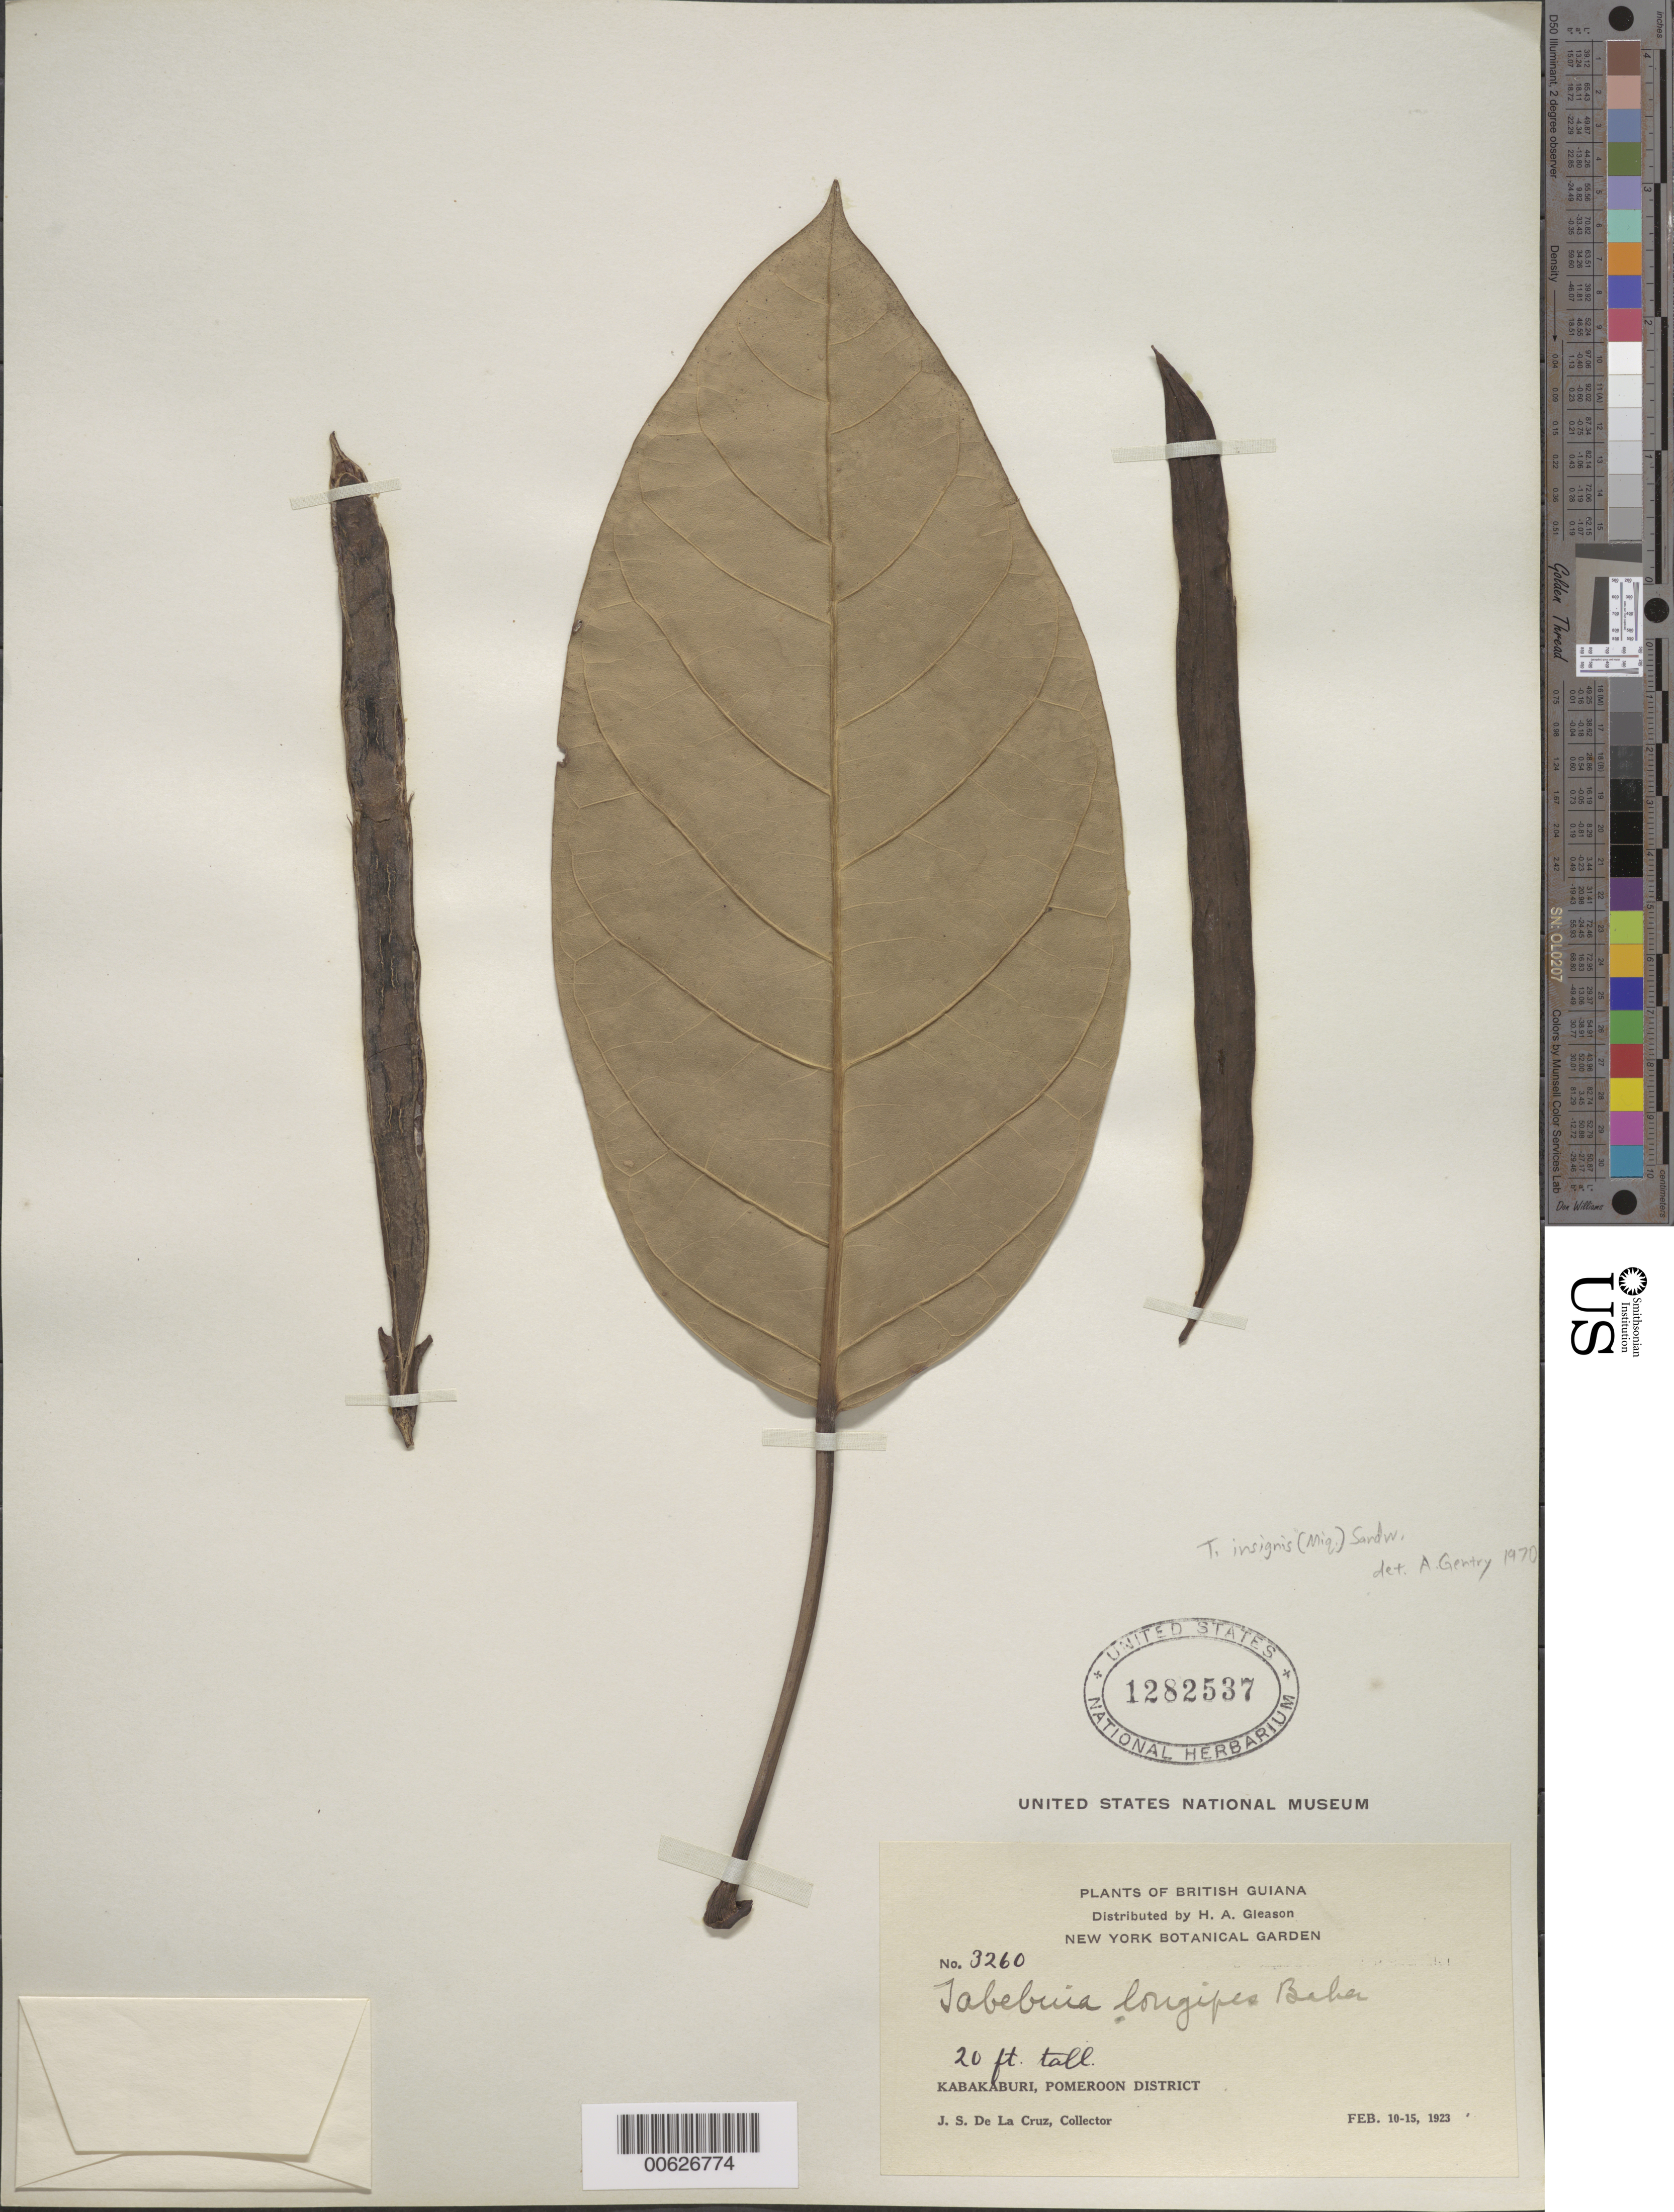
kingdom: Plantae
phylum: Tracheophyta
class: Magnoliopsida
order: Lamiales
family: Bignoniaceae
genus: Tabebuia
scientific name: Tabebuia insignis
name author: (Miq.) Sandwith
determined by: Gentry, A. H.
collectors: J. S. de la Cruz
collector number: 3260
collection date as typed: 10-Feb-23 to 15-Feb-23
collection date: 1923-02-10/1923-02-15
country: Guyana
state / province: Pomeroon-Supenaam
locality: Kabakaburi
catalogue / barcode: US 1282537